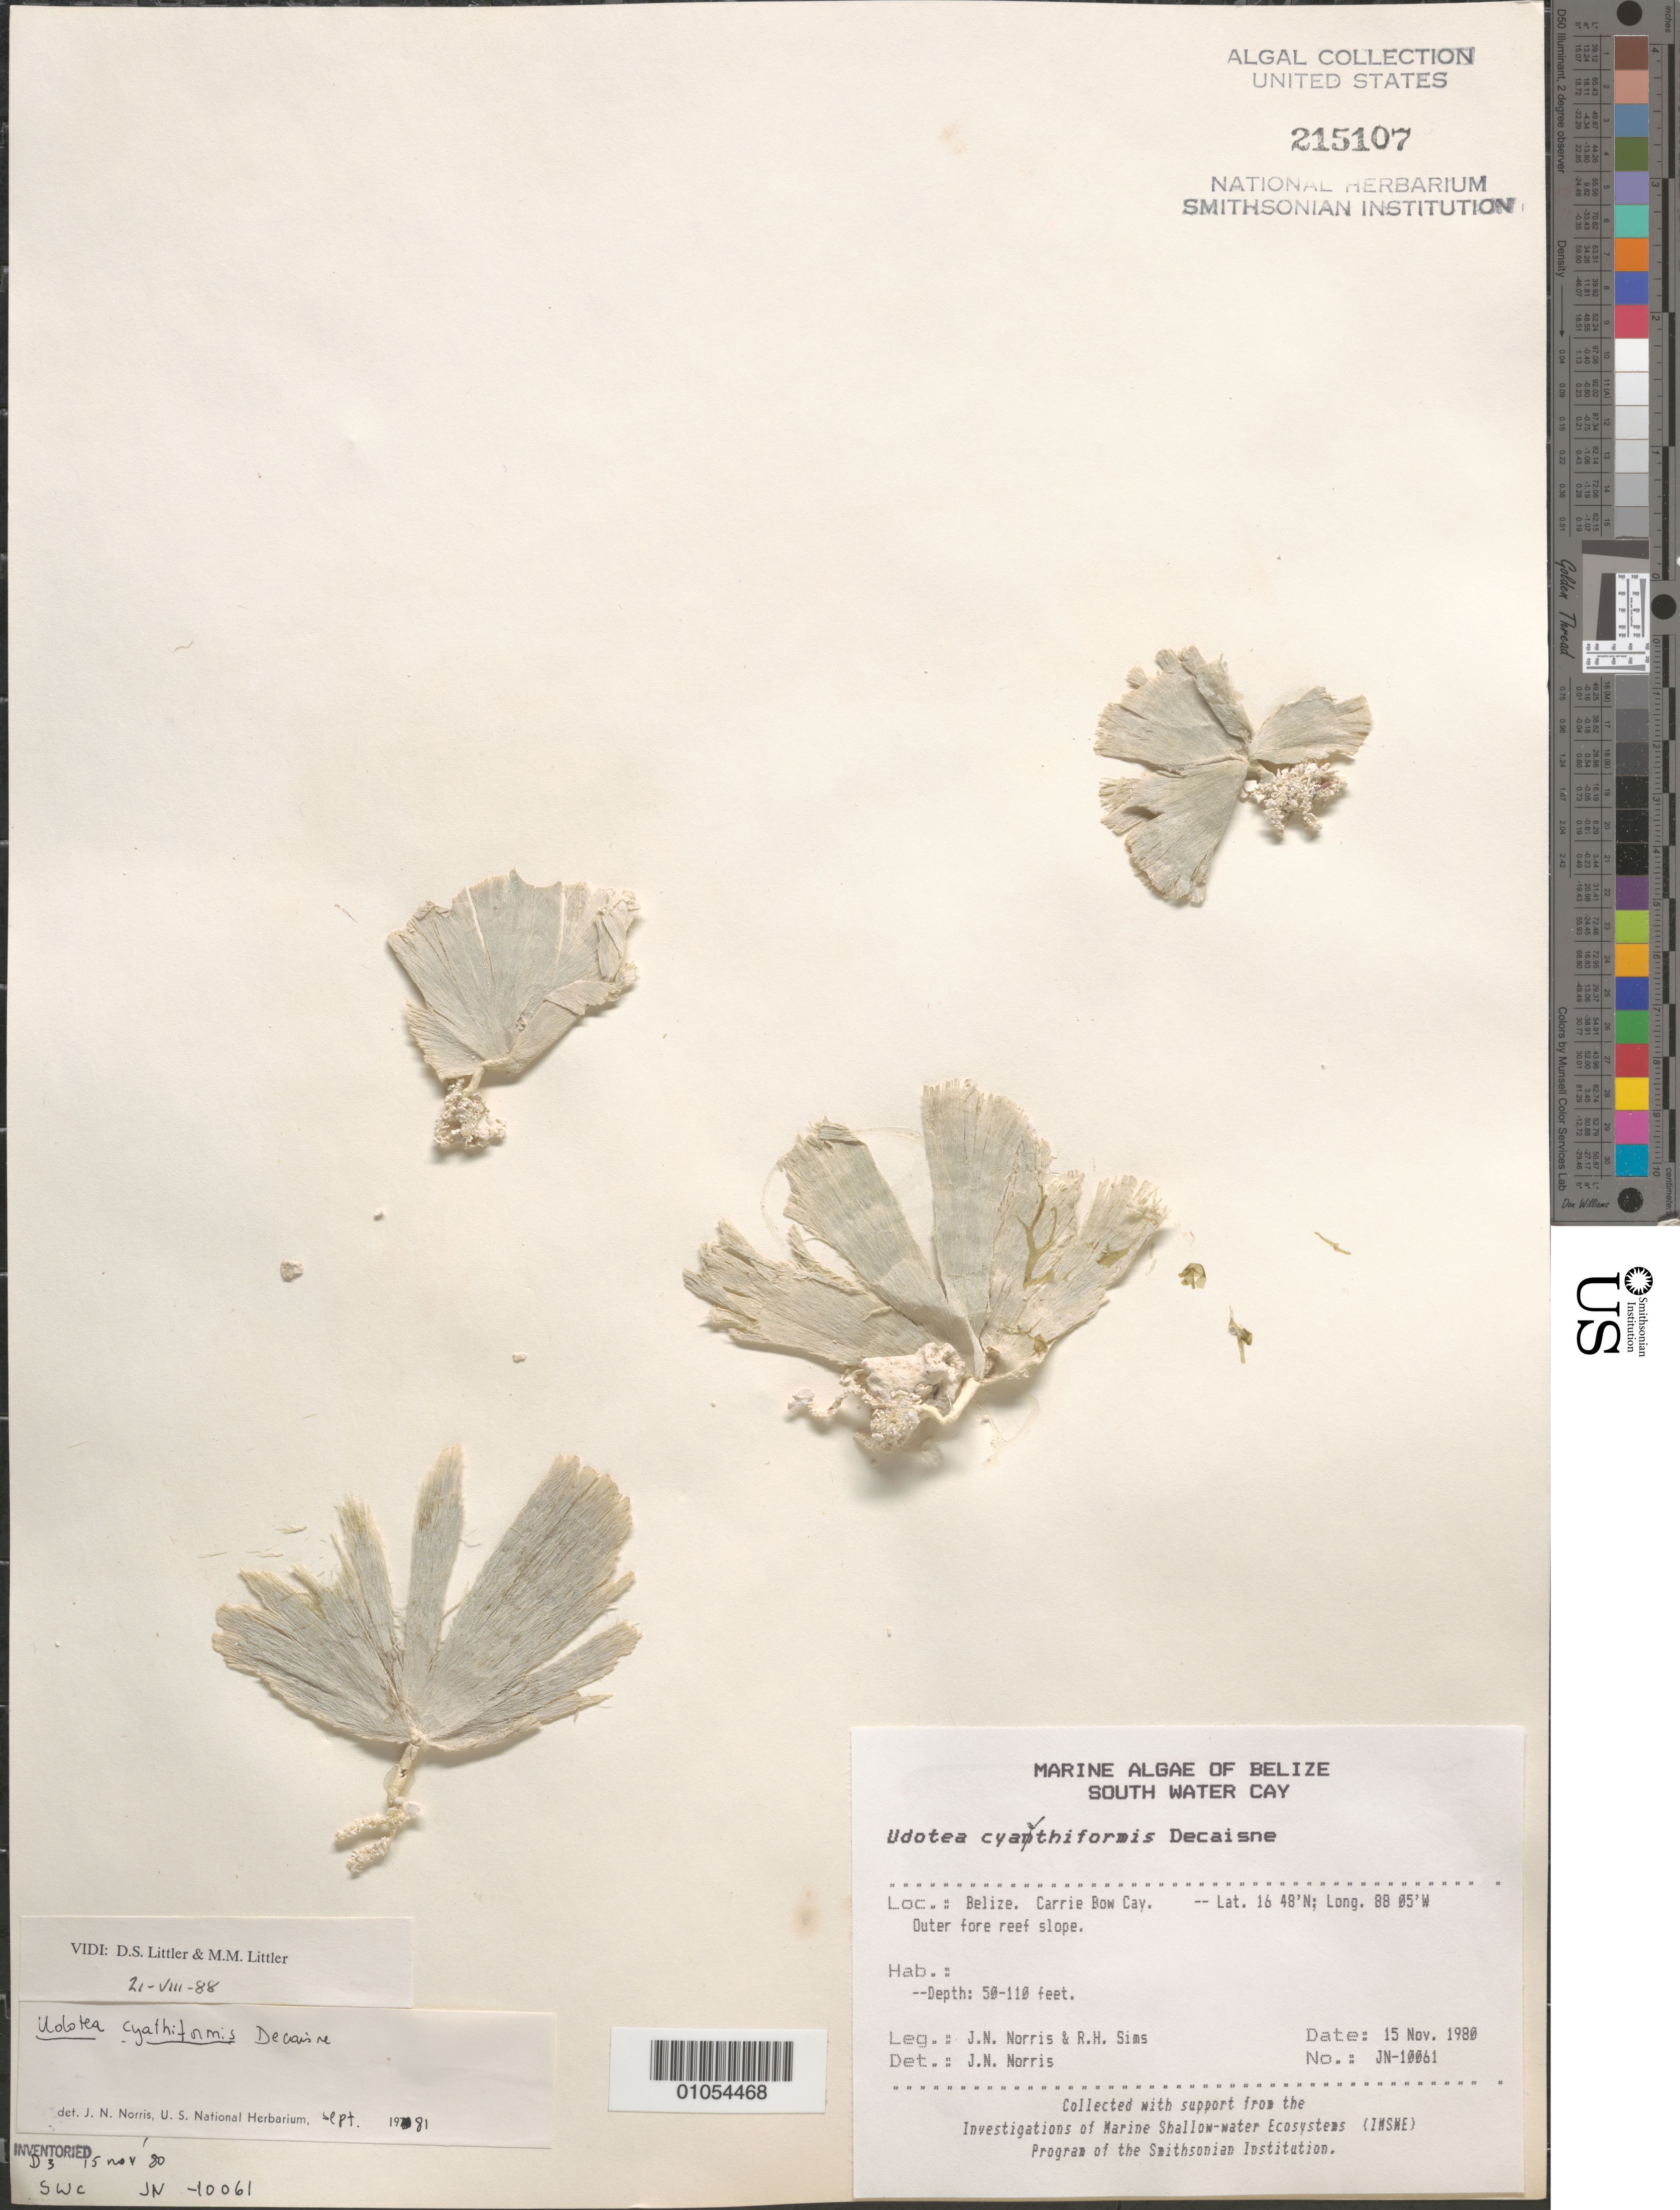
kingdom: Plantae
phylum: Chlorophyta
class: Ulvophyceae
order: Bryopsidales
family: Udoteaceae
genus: Udotea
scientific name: Udotea cyathiformis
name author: Decne.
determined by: Norris, James N.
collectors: J. N. Norris & R. H. Sims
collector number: JN-10061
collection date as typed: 15 Nov 1980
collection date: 1980-11-15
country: Belize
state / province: Stann Creek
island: Carrie Bow Cay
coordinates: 16 48'N, 88 05'W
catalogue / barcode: US 215107